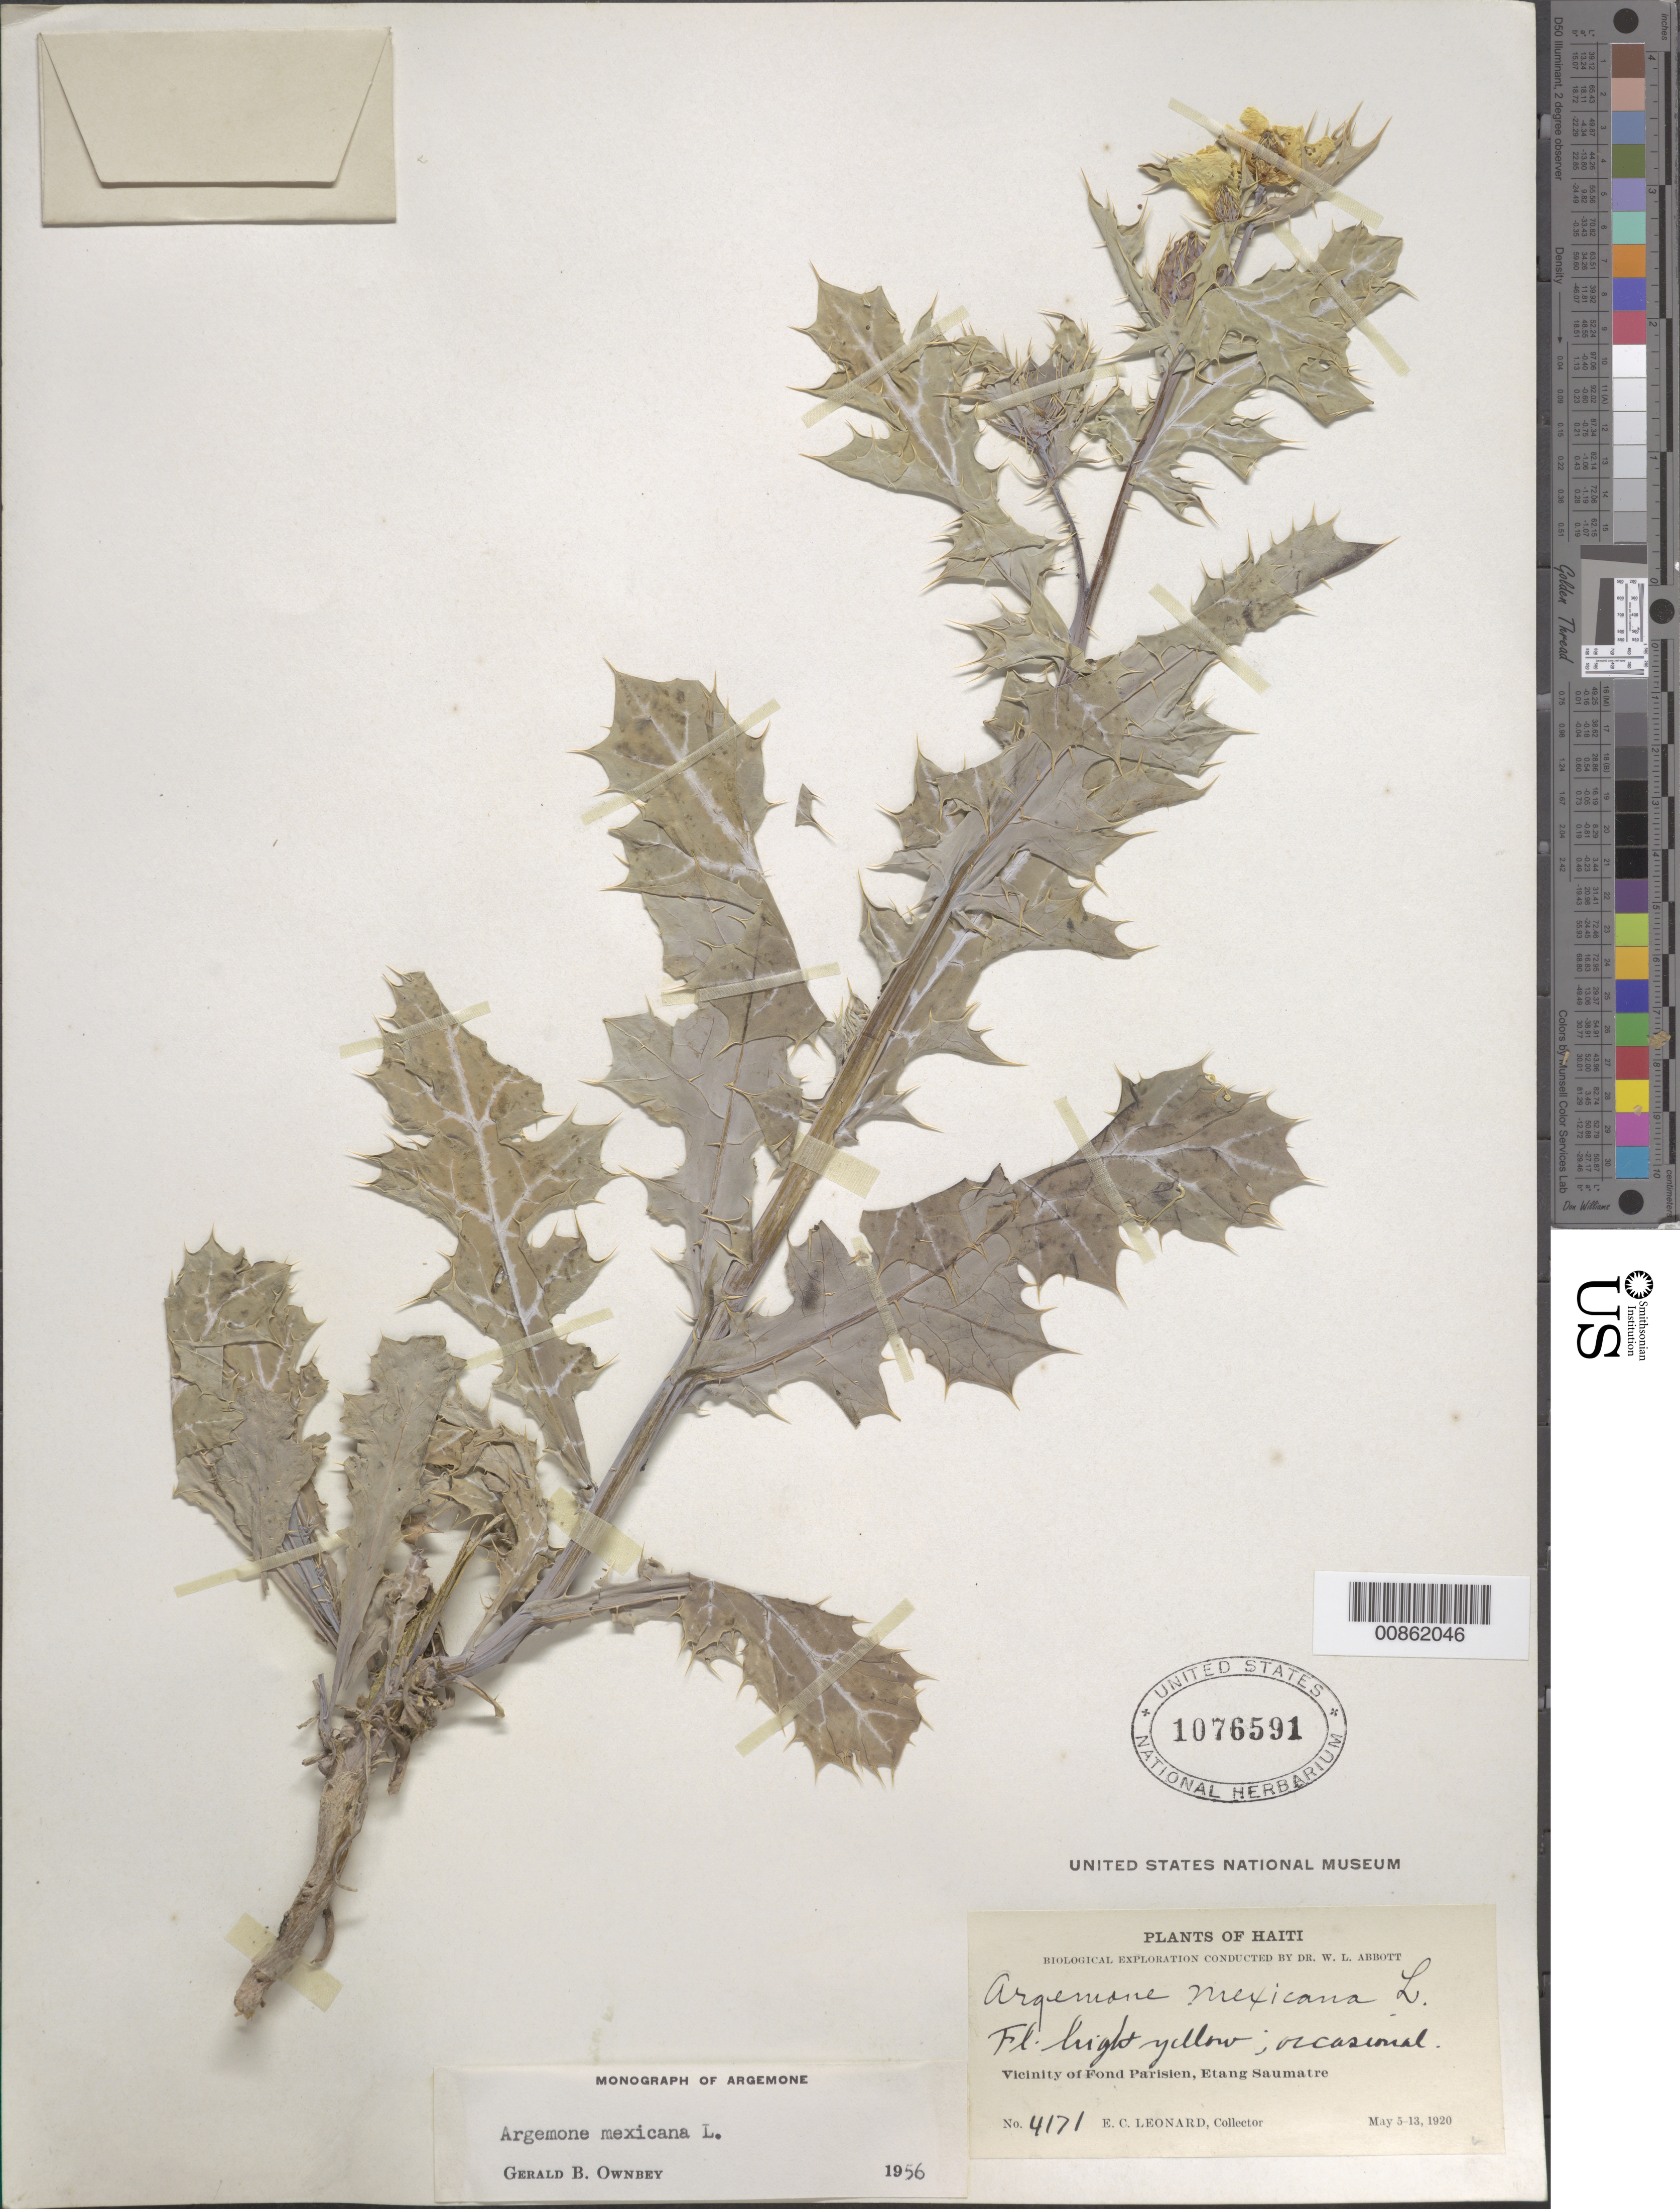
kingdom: Plantae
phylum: Tracheophyta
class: Magnoliopsida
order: Ranunculales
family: Papaveraceae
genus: Argemone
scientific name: Argemone mexicana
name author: L.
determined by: Ownbey, G. B.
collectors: E. C. Leonard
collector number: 4171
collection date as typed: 05 May 1920 to 13 May 1920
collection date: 1920-05-05/1920-05-13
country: Haiti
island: Hispaniola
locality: Vicinity of Fond Parisien, Etang Saumatre.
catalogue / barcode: US 1076591